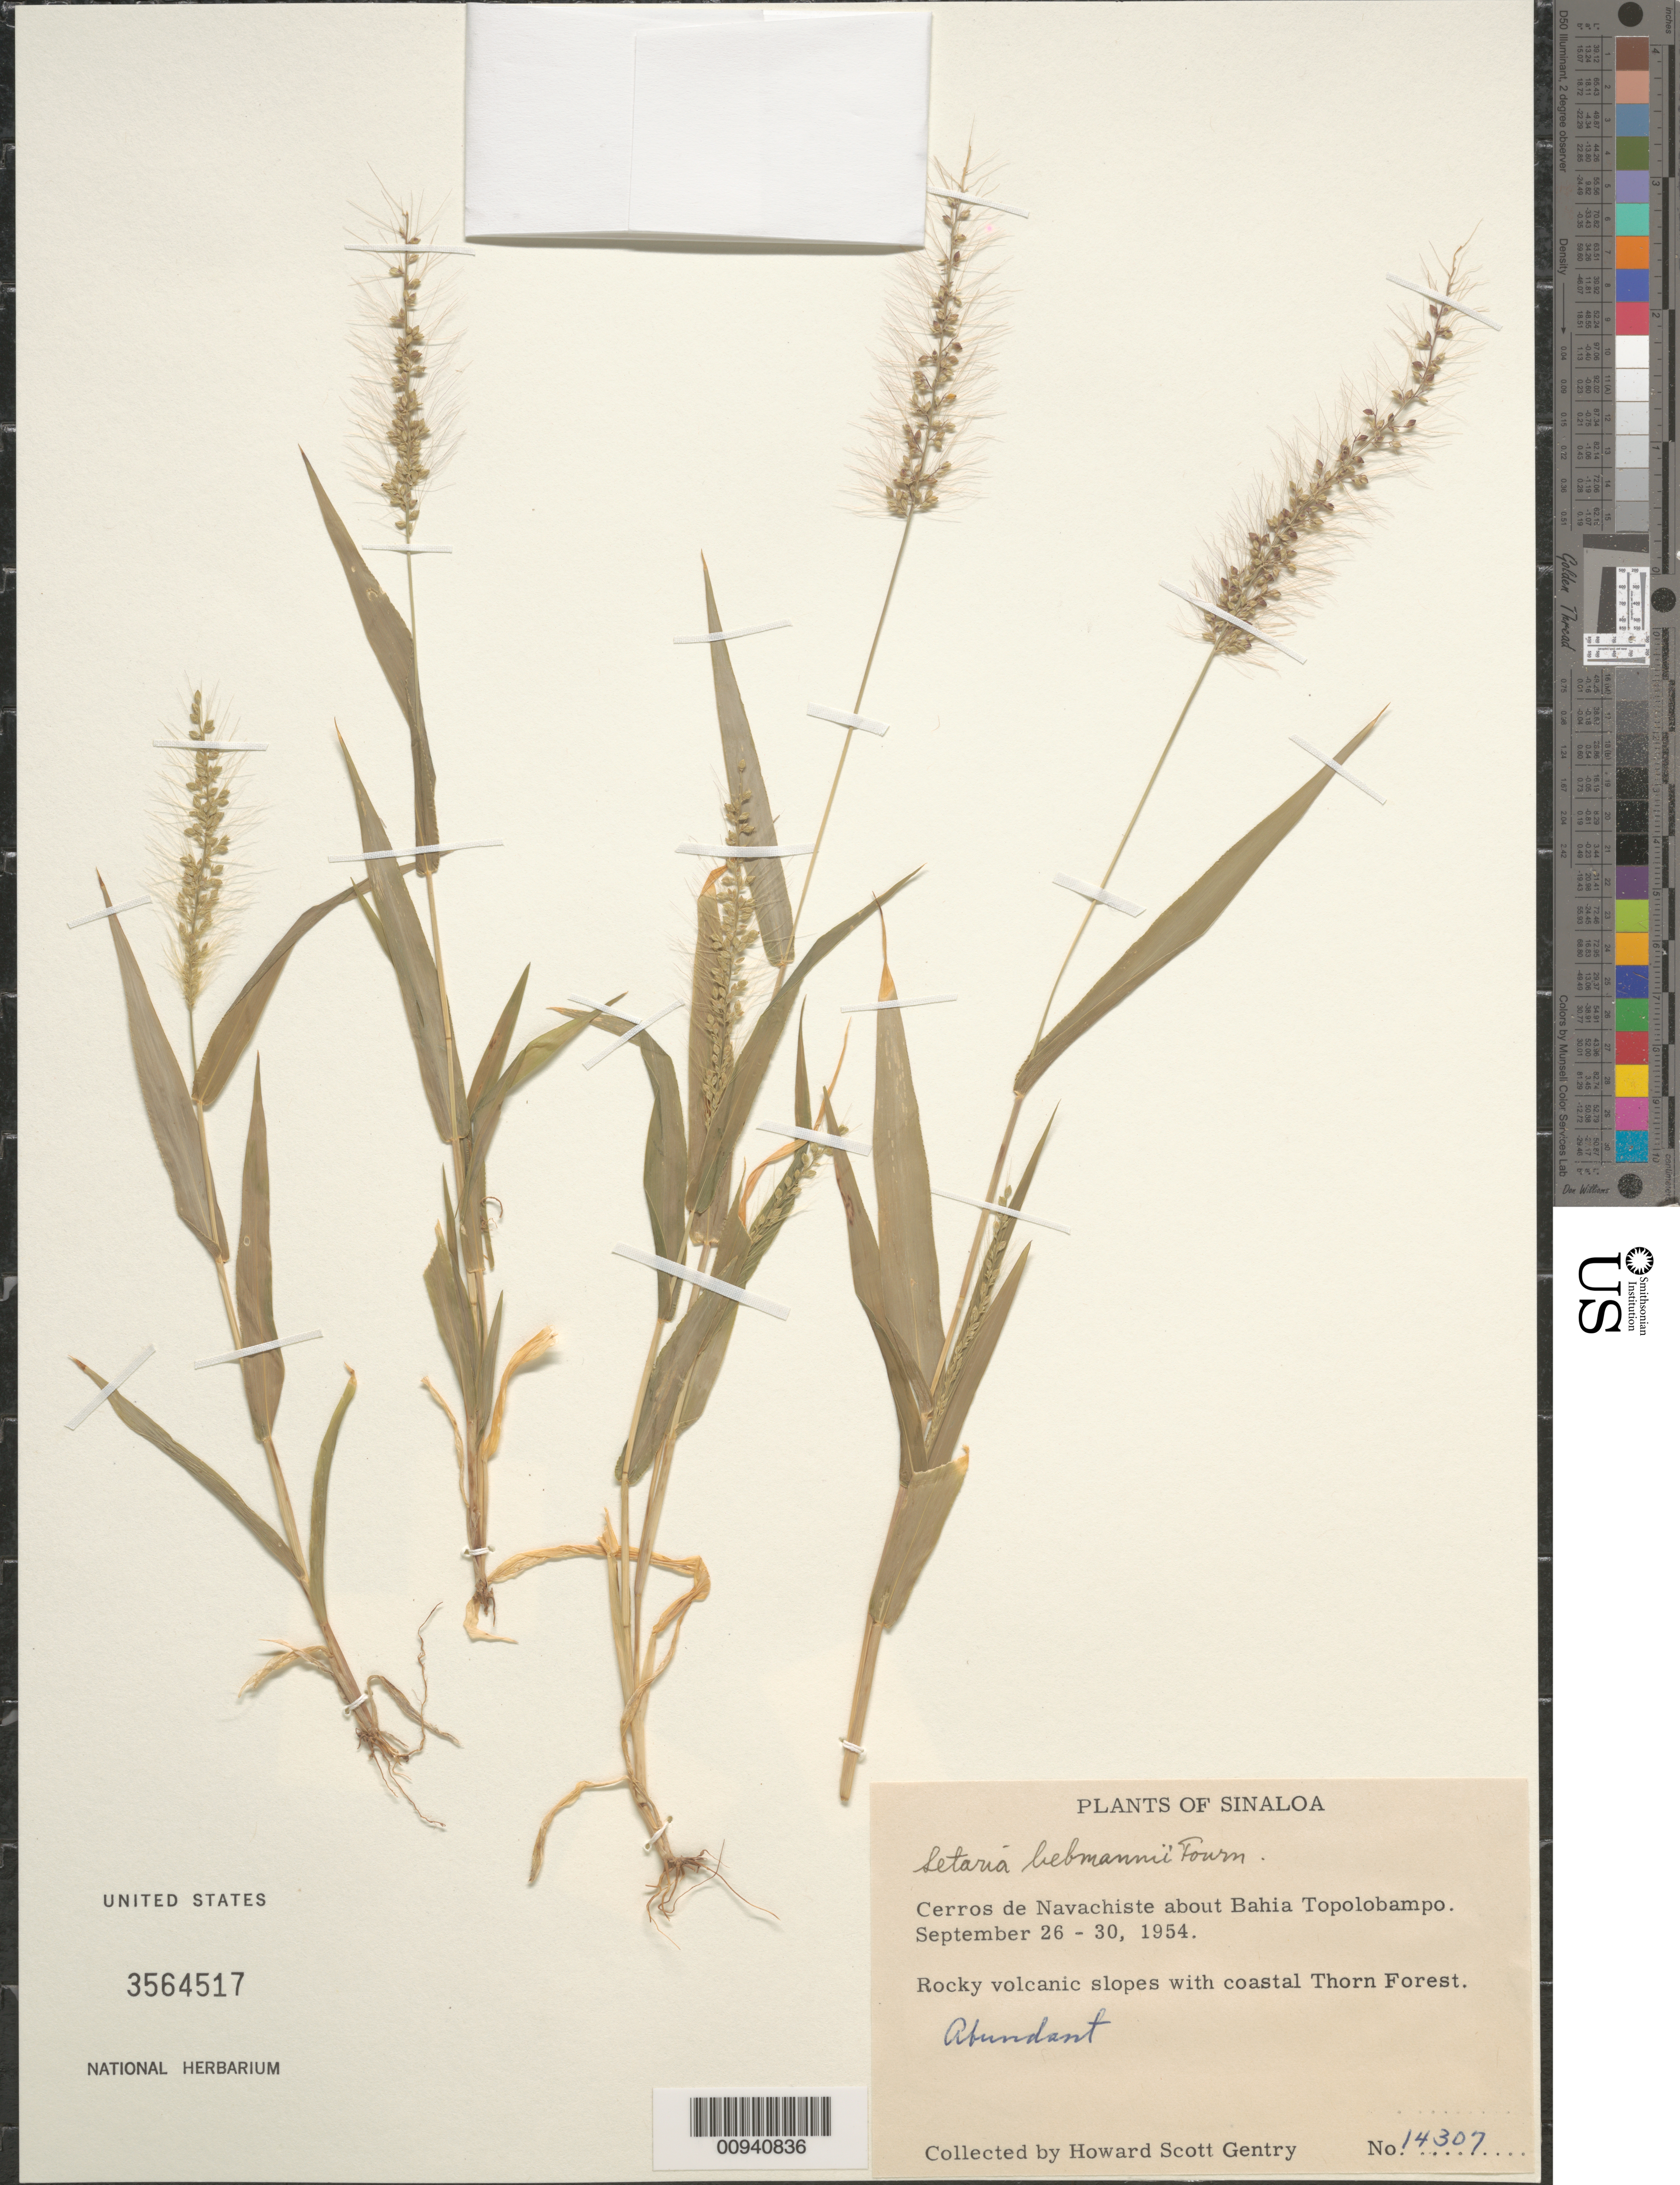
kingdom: Plantae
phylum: Tracheophyta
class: Liliopsida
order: Poales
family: Poaceae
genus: Setaria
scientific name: Setaria liebmannii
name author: E. Fourn.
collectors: H. S. Gentry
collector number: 14307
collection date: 1954-09-26/1954-09-30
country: Mexico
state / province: Sinaloa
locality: Cerros de Navachiste about (sic) Bahia Topolobampo.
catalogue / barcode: US 3564517